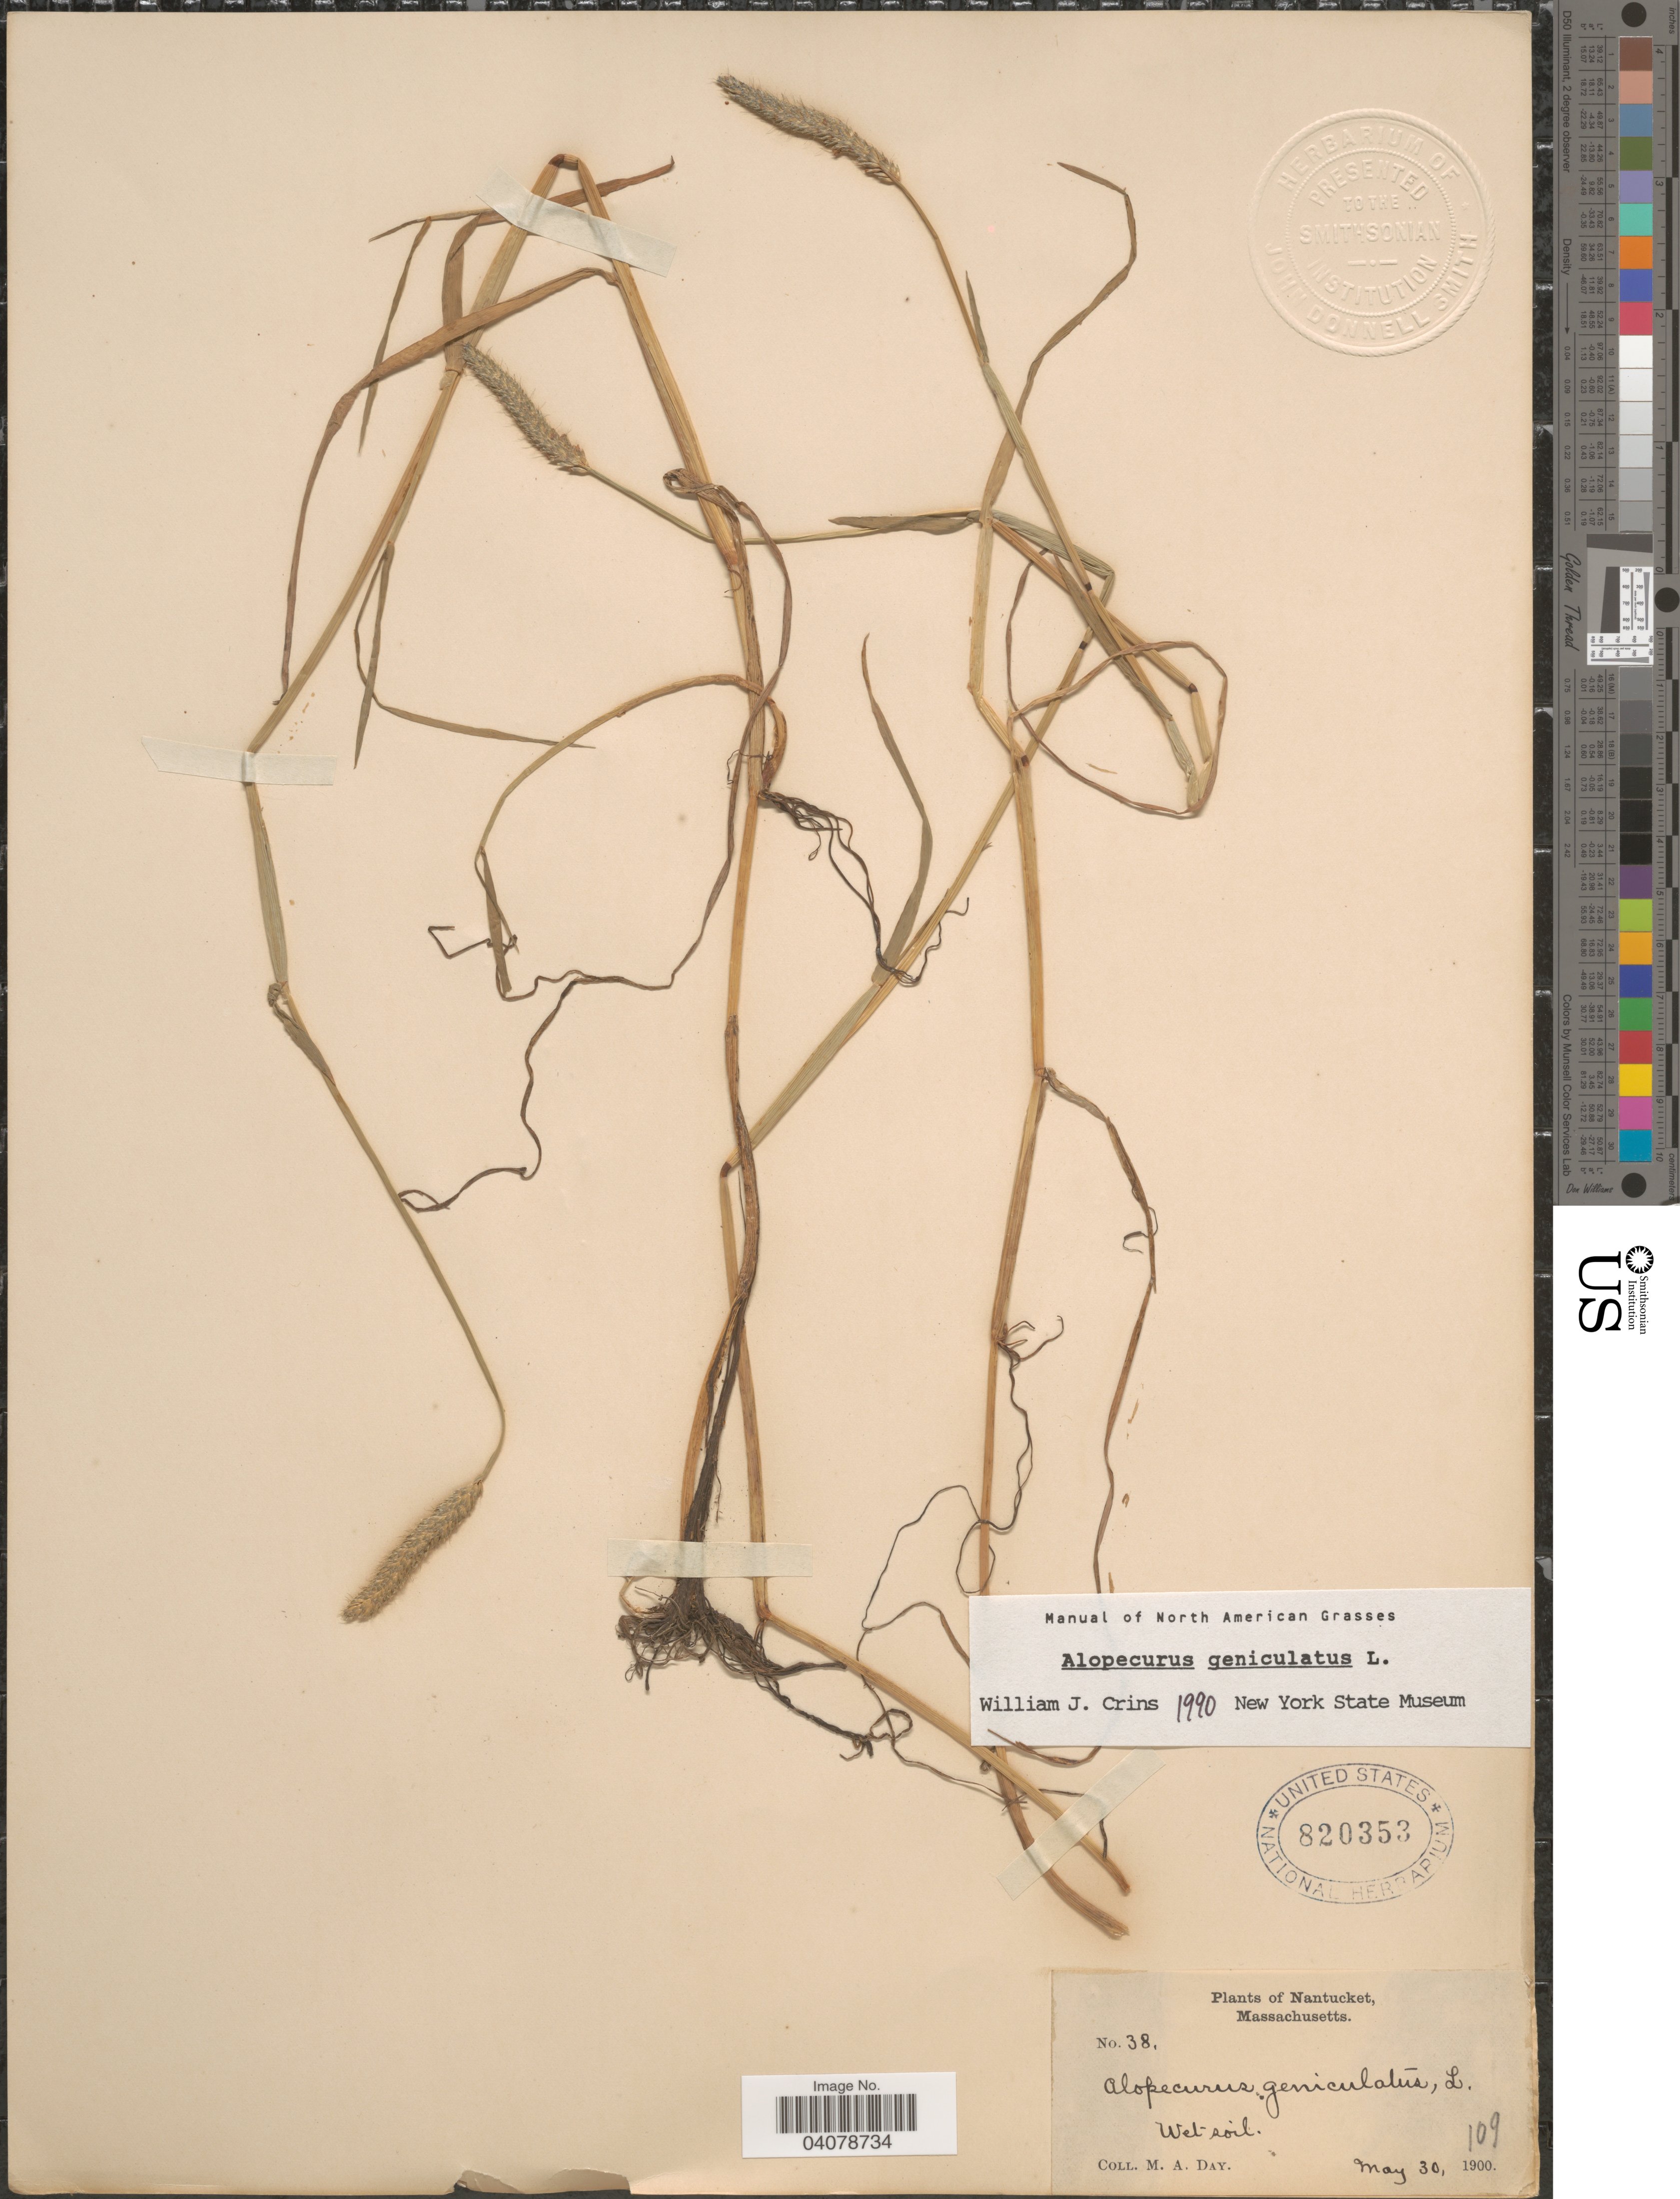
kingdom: Plantae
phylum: Tracheophyta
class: Liliopsida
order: Poales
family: Poaceae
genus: Alopecurus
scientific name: Alopecurus geniculatus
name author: L.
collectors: M. Day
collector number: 38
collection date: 1900-05-30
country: United States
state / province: Massachusetts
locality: Nantucket. Wet soil.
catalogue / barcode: US 820353